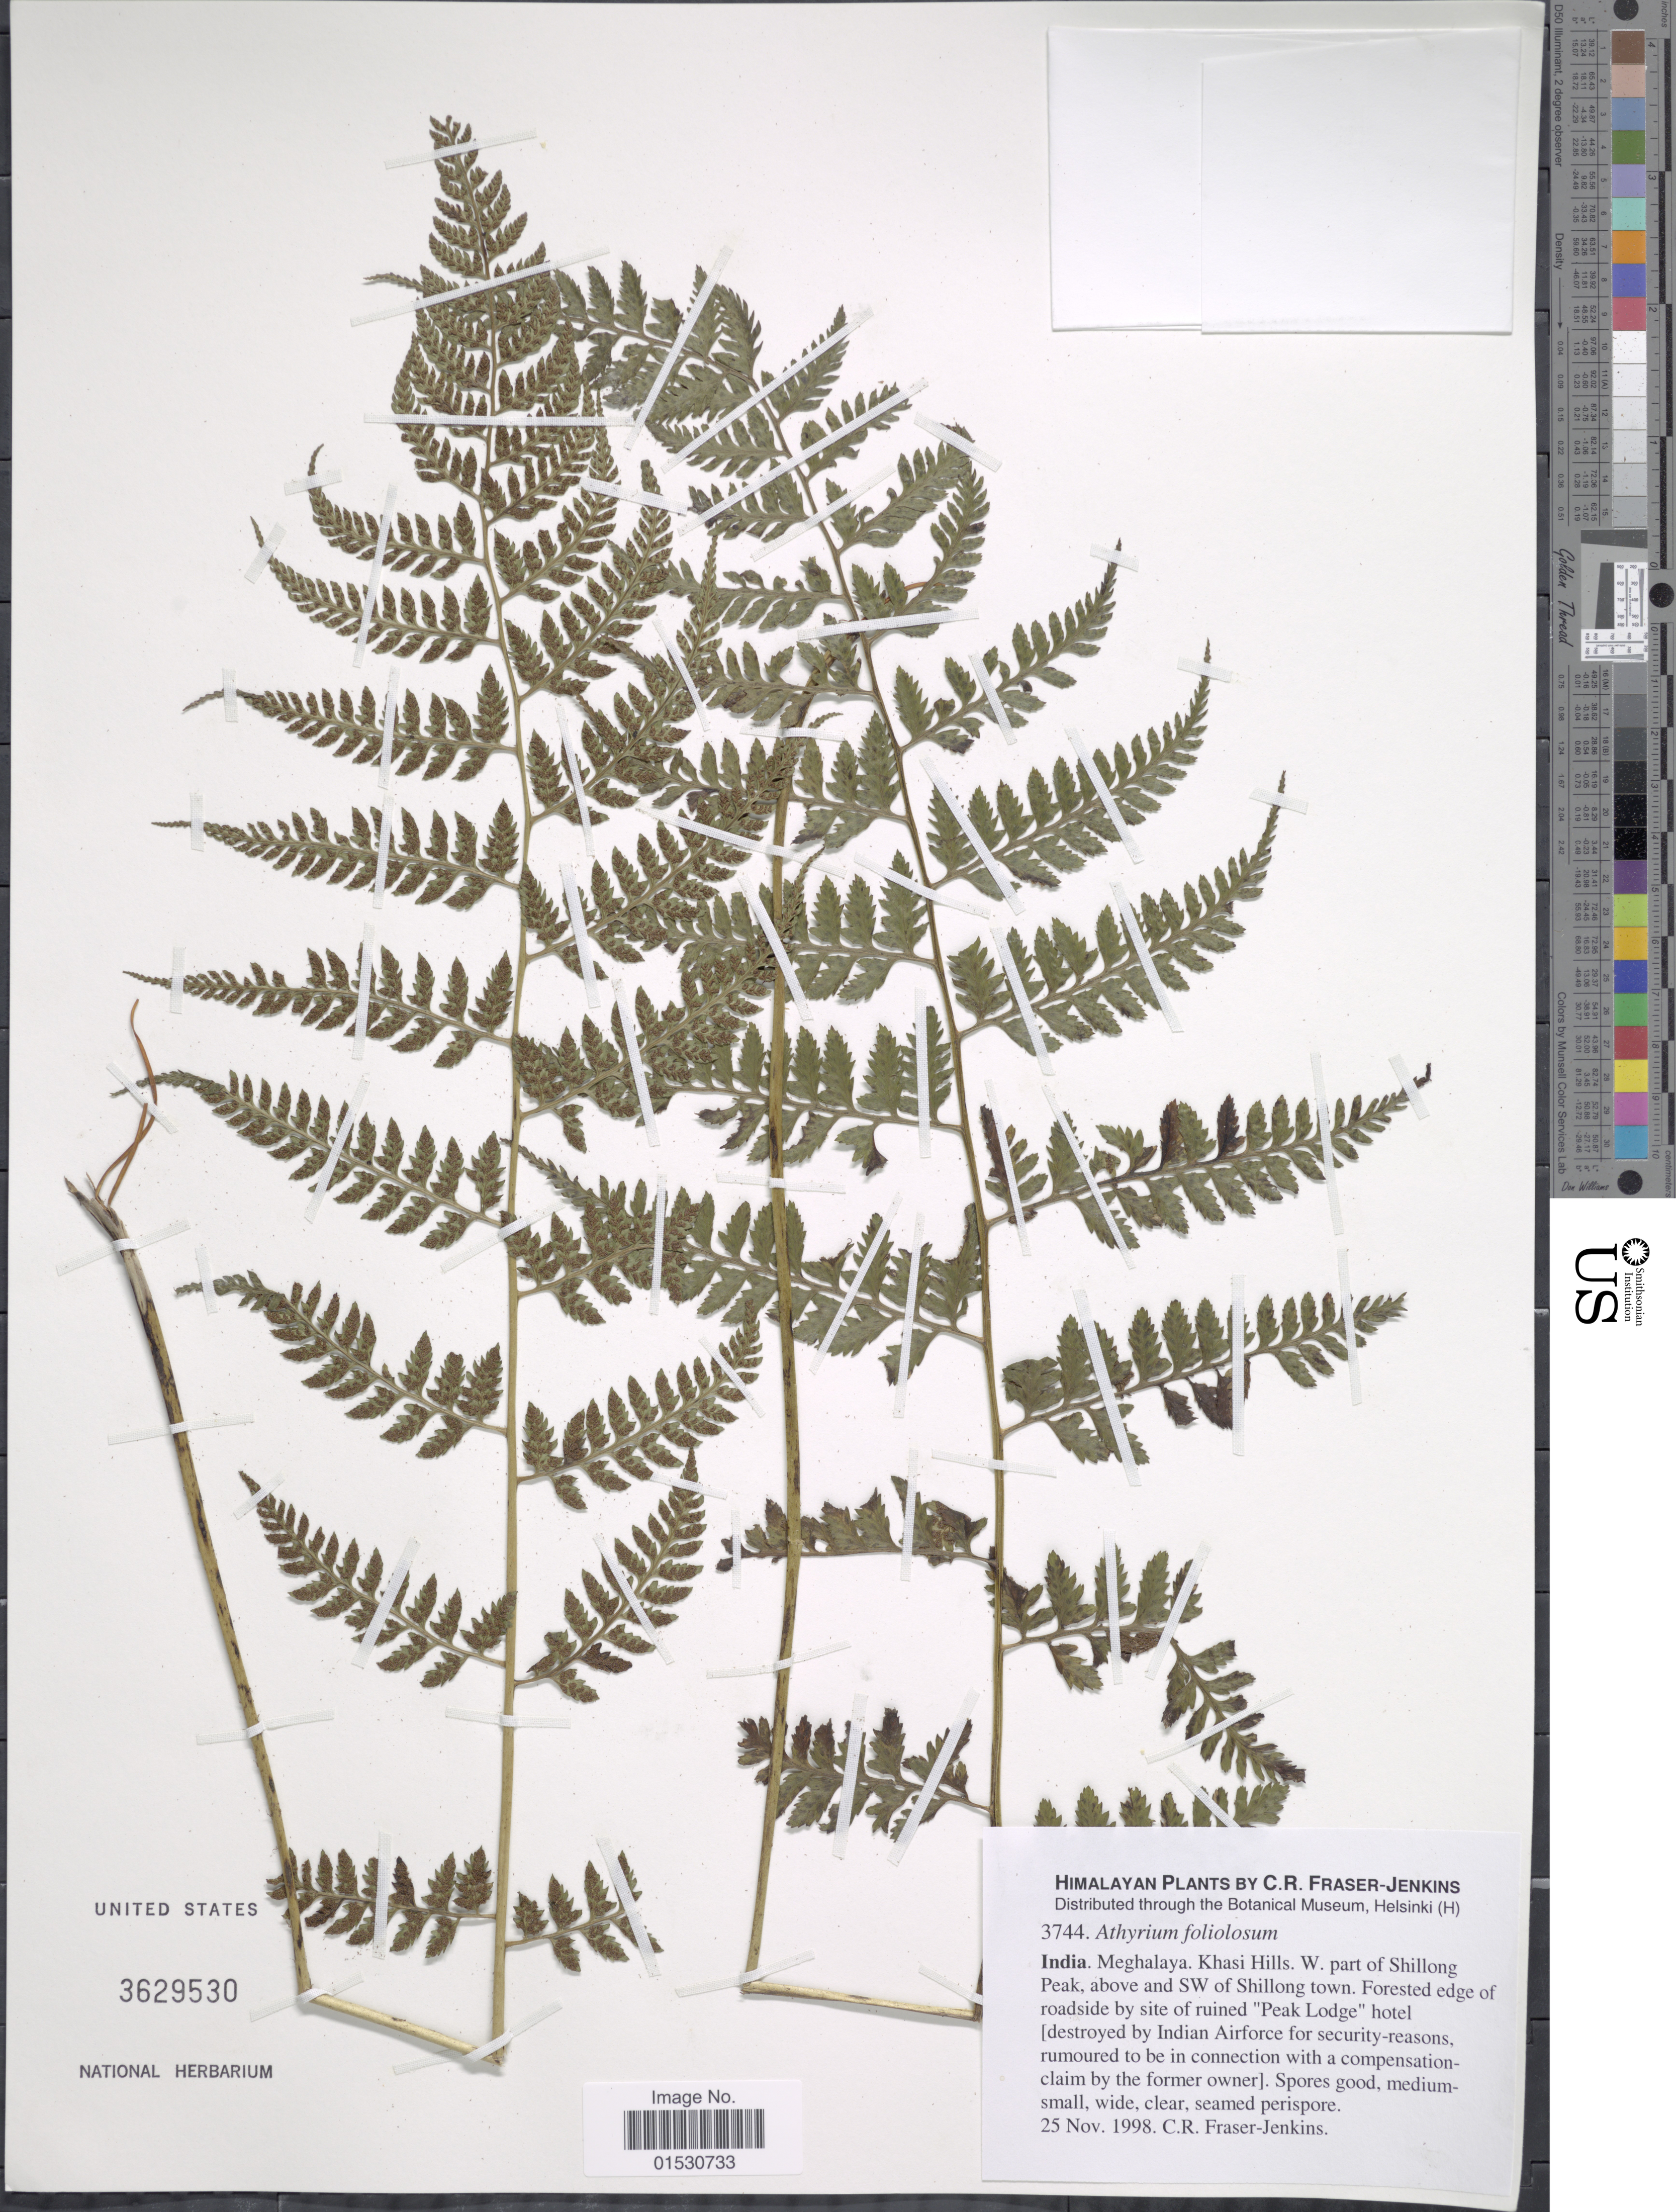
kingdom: Plantae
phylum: Tracheophyta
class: Polypodiopsida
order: Polypodiales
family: Athyriaceae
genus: Athyrium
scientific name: Athyrium foliolosum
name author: (Wall.) T. Moore ex Sm.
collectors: C. R. Fraser-Jenkins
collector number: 3744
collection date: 1998-11-25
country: India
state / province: Meghalaya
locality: Khasi Hills, W. part of Shillong Peak, above and SW of Shillong town. Forested edge of roadside by site of ruined "Peak Lode" hotel. (destroyed by Indian Airforce for security reasons, rumoured to be in connection with a compensation claim by former owner). Spores good, medium small, wide, clear, seamed perispore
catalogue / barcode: US 3629530